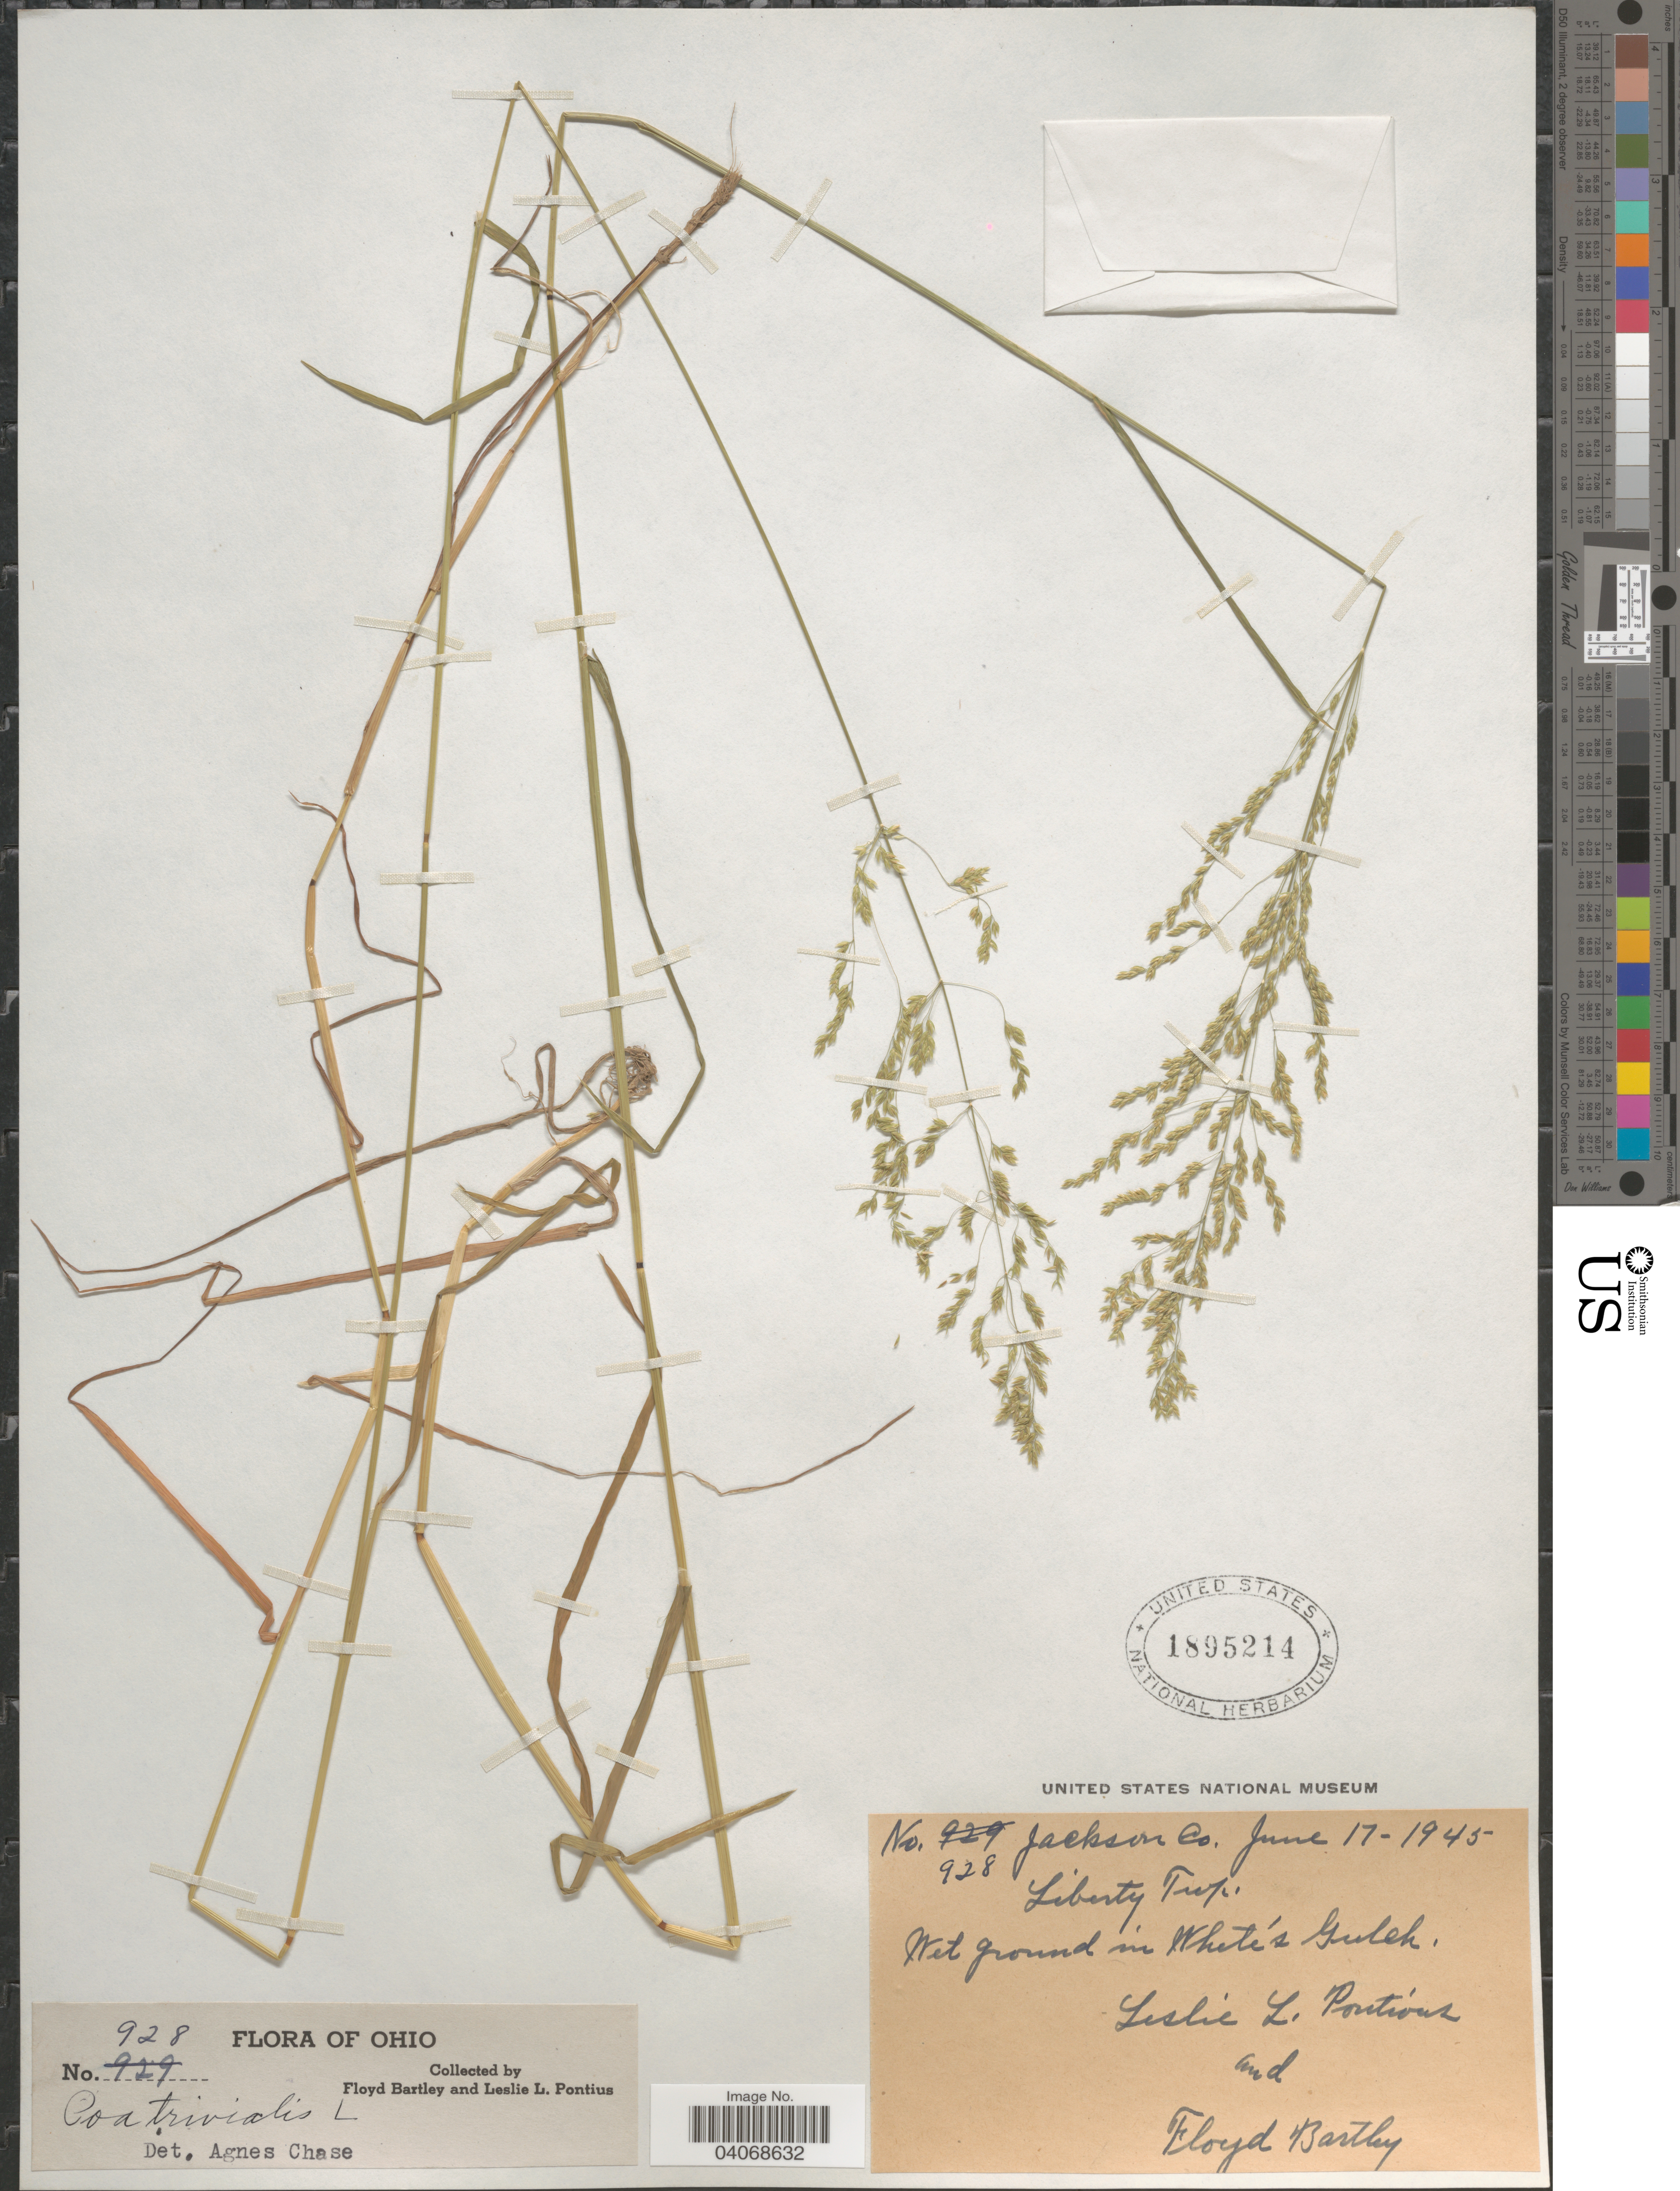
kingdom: Plantae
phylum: Tracheophyta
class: Liliopsida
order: Poales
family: Poaceae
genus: Poa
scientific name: Poa trivialis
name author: L.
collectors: L. Pontius & F. Bartley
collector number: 928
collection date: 1945-06-17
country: United States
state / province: Ohio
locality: Jackson Co. Liberty Twp. Wet ground in White's Gulch.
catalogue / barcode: US 1895214